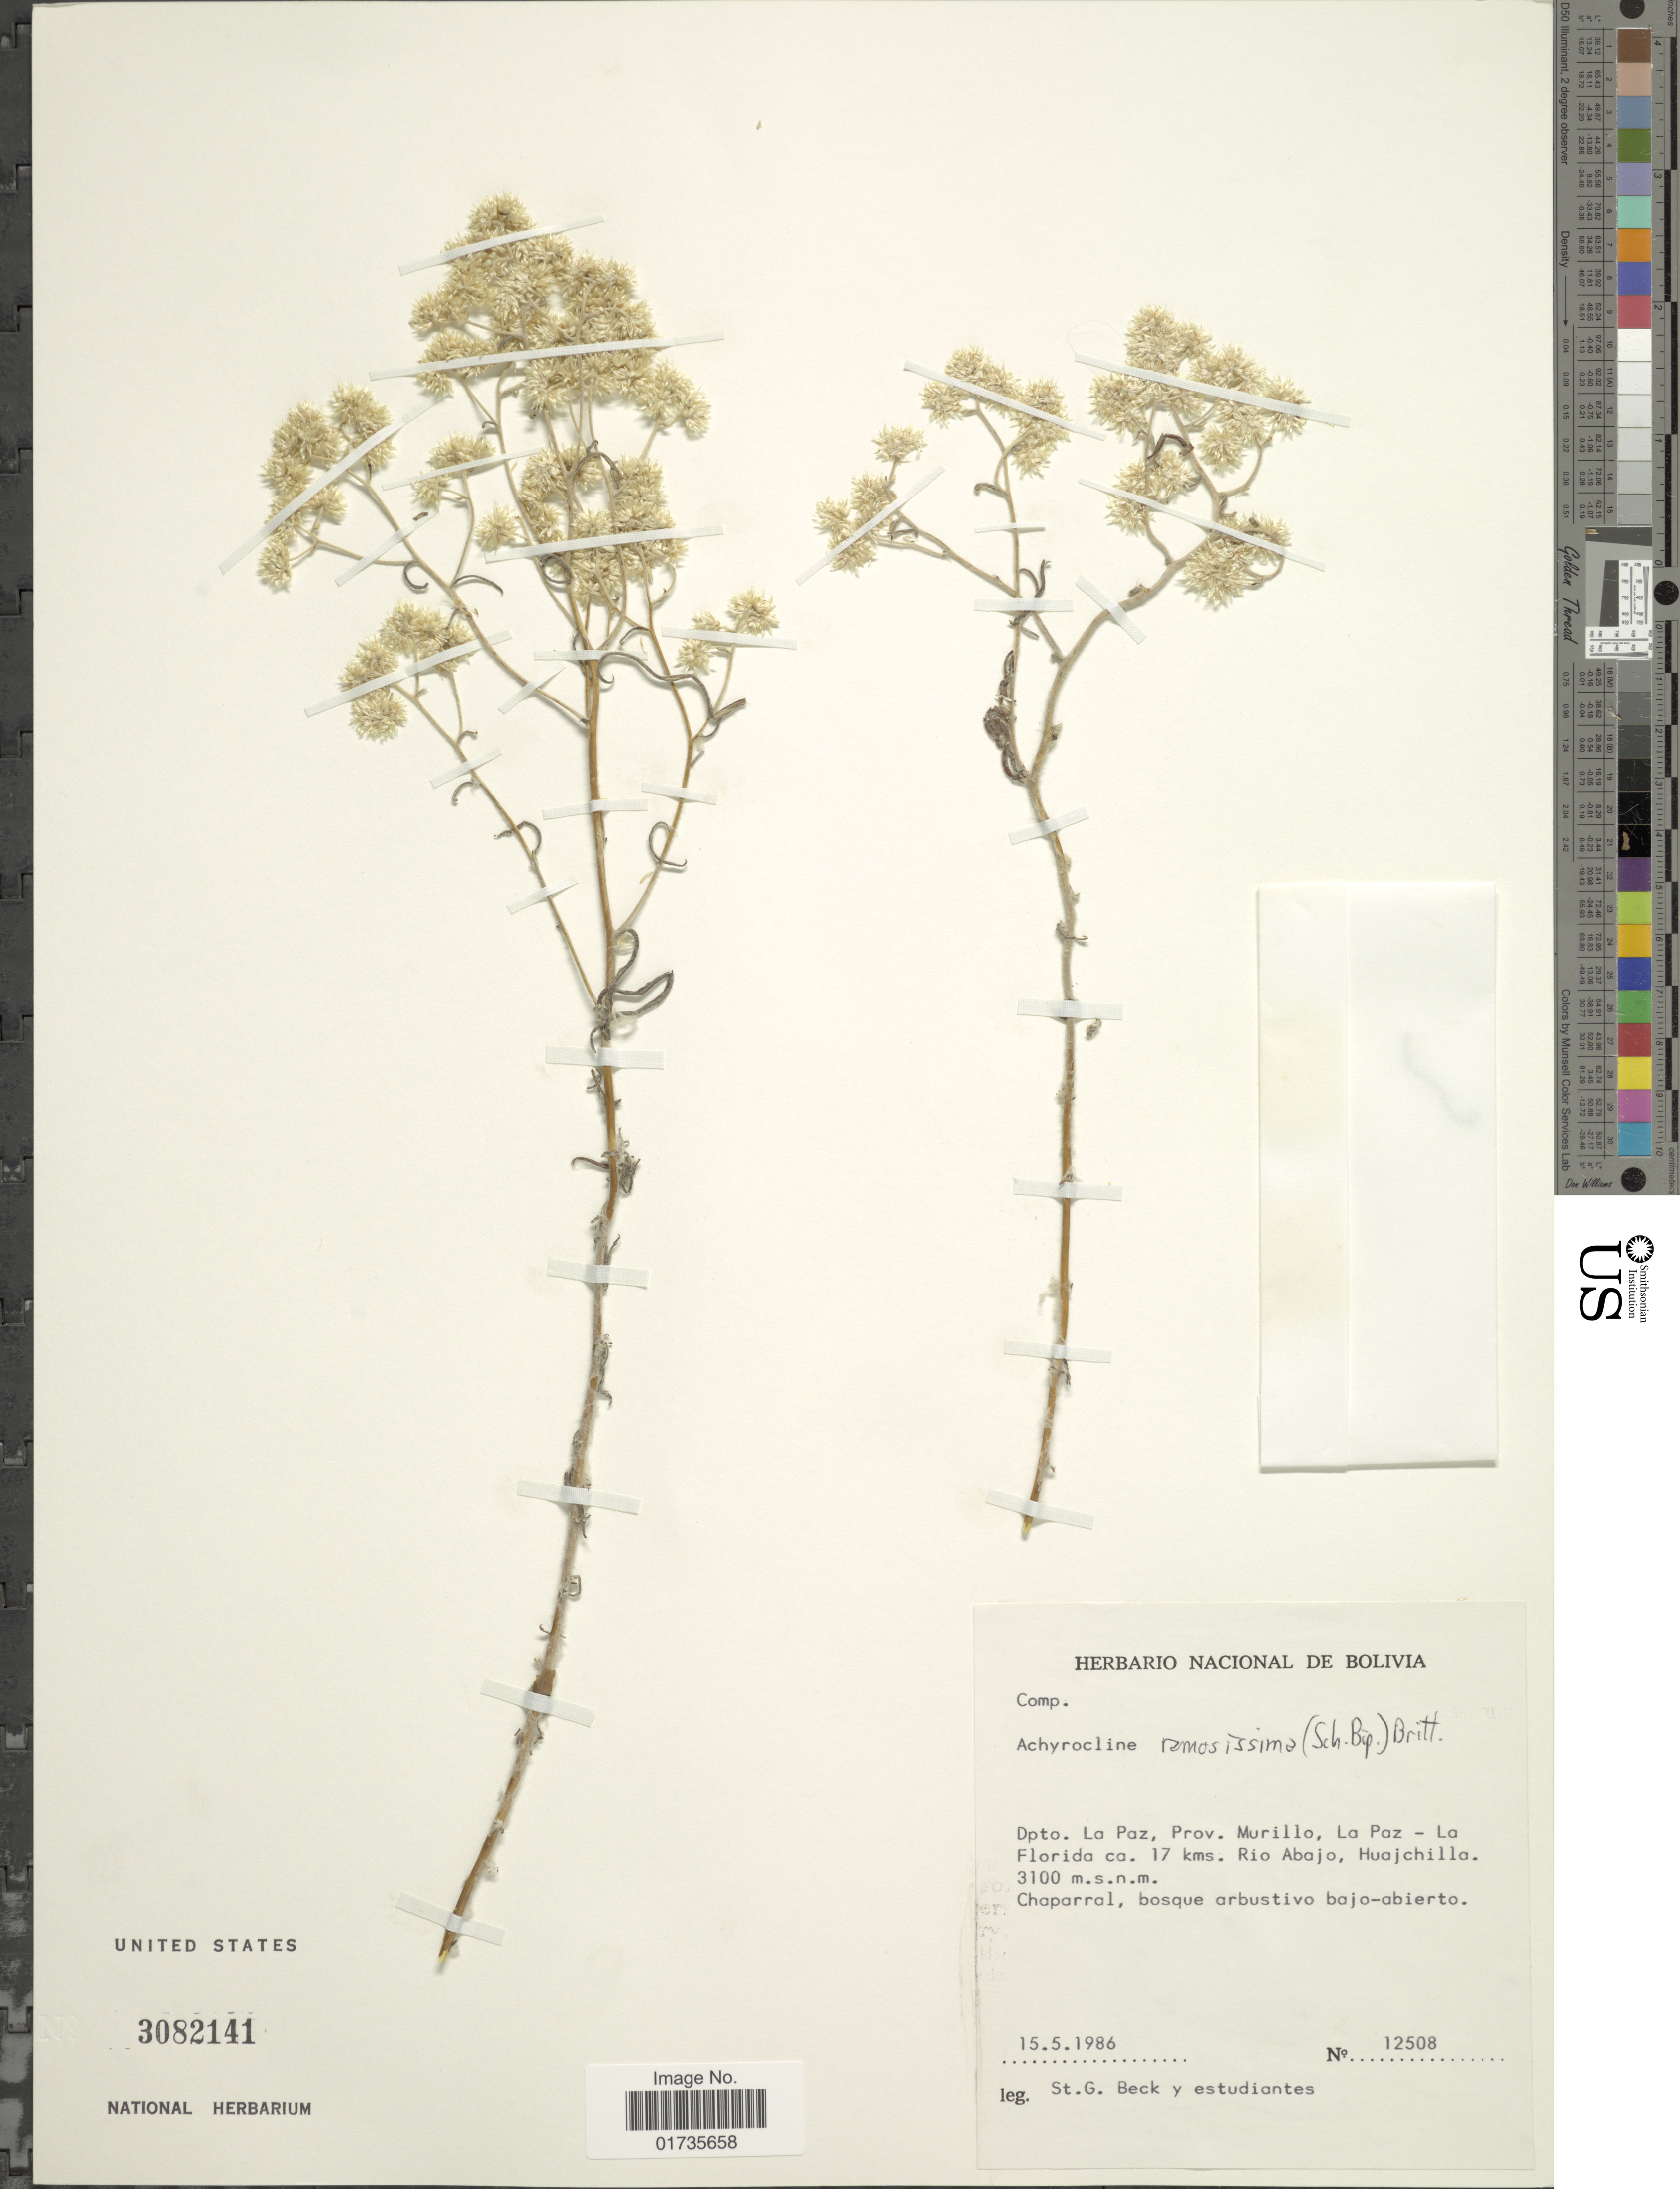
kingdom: Plantae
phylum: Tracheophyta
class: Magnoliopsida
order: Asterales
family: Asteraceae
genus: Achyrocline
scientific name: Achyrocline ramosissima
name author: (Sch. Bip.) Britton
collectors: S. G. Beck & et al.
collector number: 12508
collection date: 1986-05-15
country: Bolivia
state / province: La Paz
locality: Dpto. La Paz, Prov. Murillo, La Paz - La Florida ca. 17 kms, Rio Abajo, Huajchilla.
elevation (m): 3100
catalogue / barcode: US 3082141